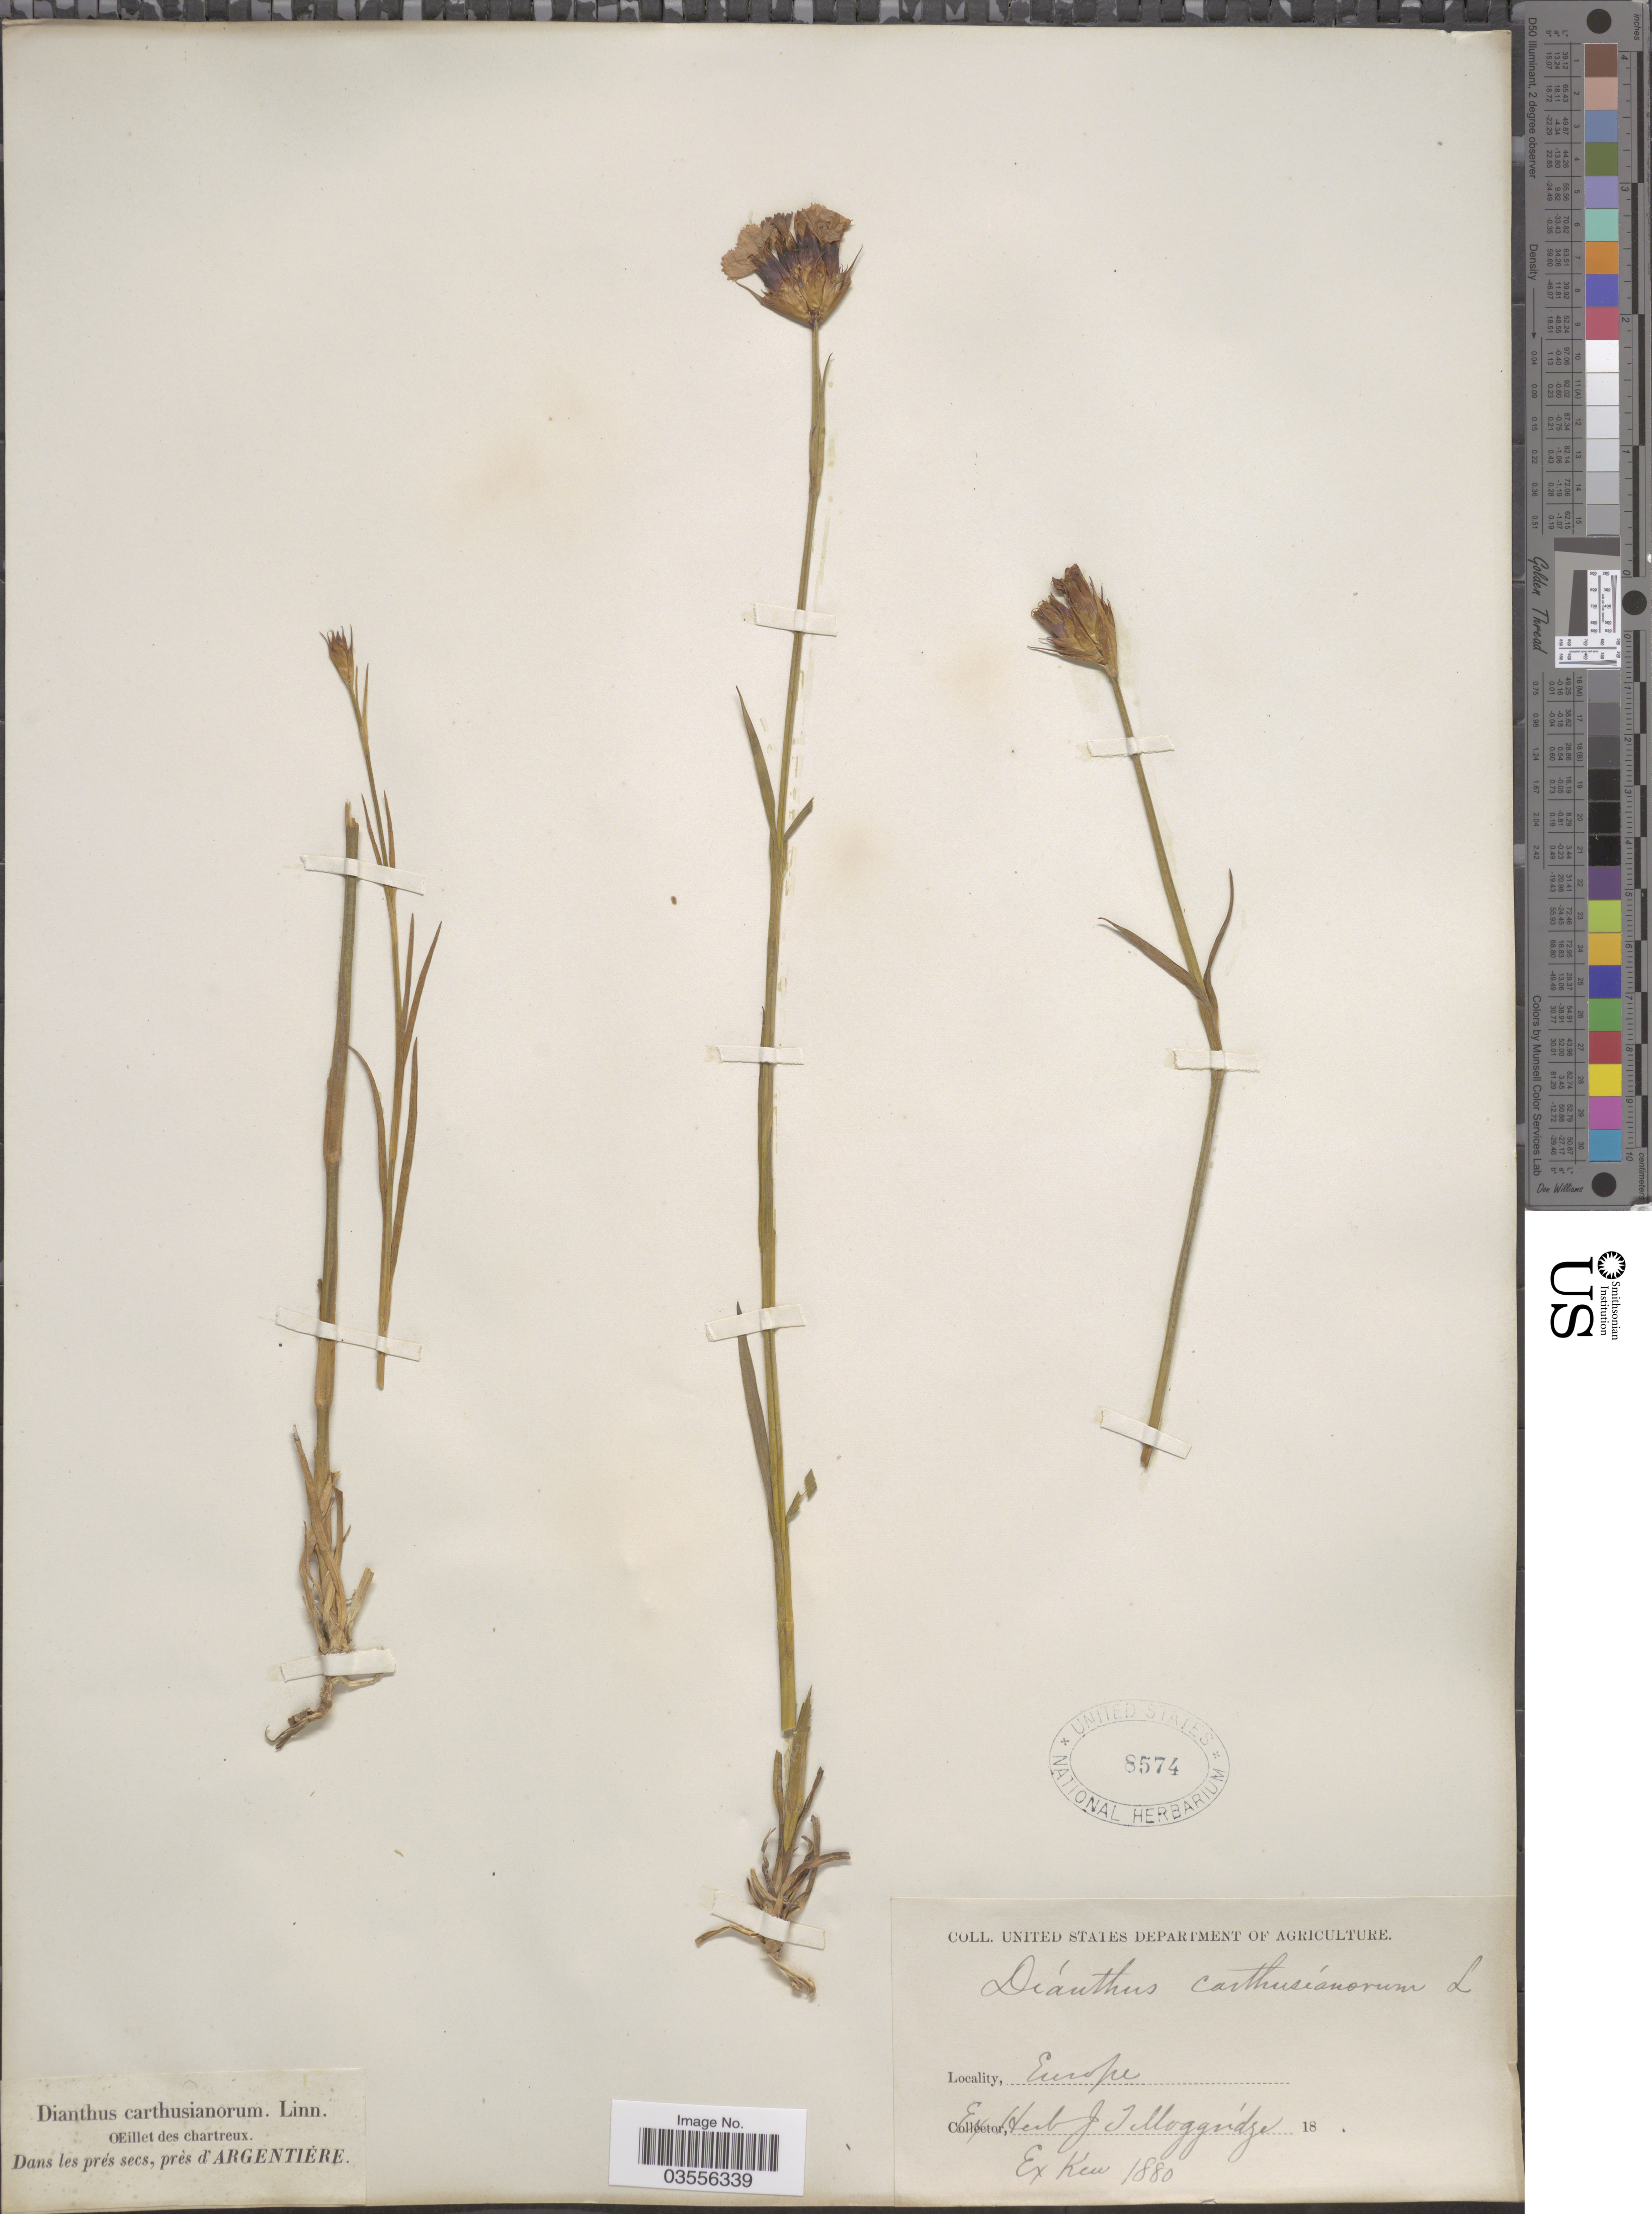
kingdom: Plantae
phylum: Tracheophyta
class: Magnoliopsida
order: Caryophyllales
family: Caryophyllaceae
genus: Dianthus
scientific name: Dianthus carthusianorum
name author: L.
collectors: ex herb. J.T. Moggridge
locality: Europe. Dans les prés secs, près d'Argentière.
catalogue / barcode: US 8574